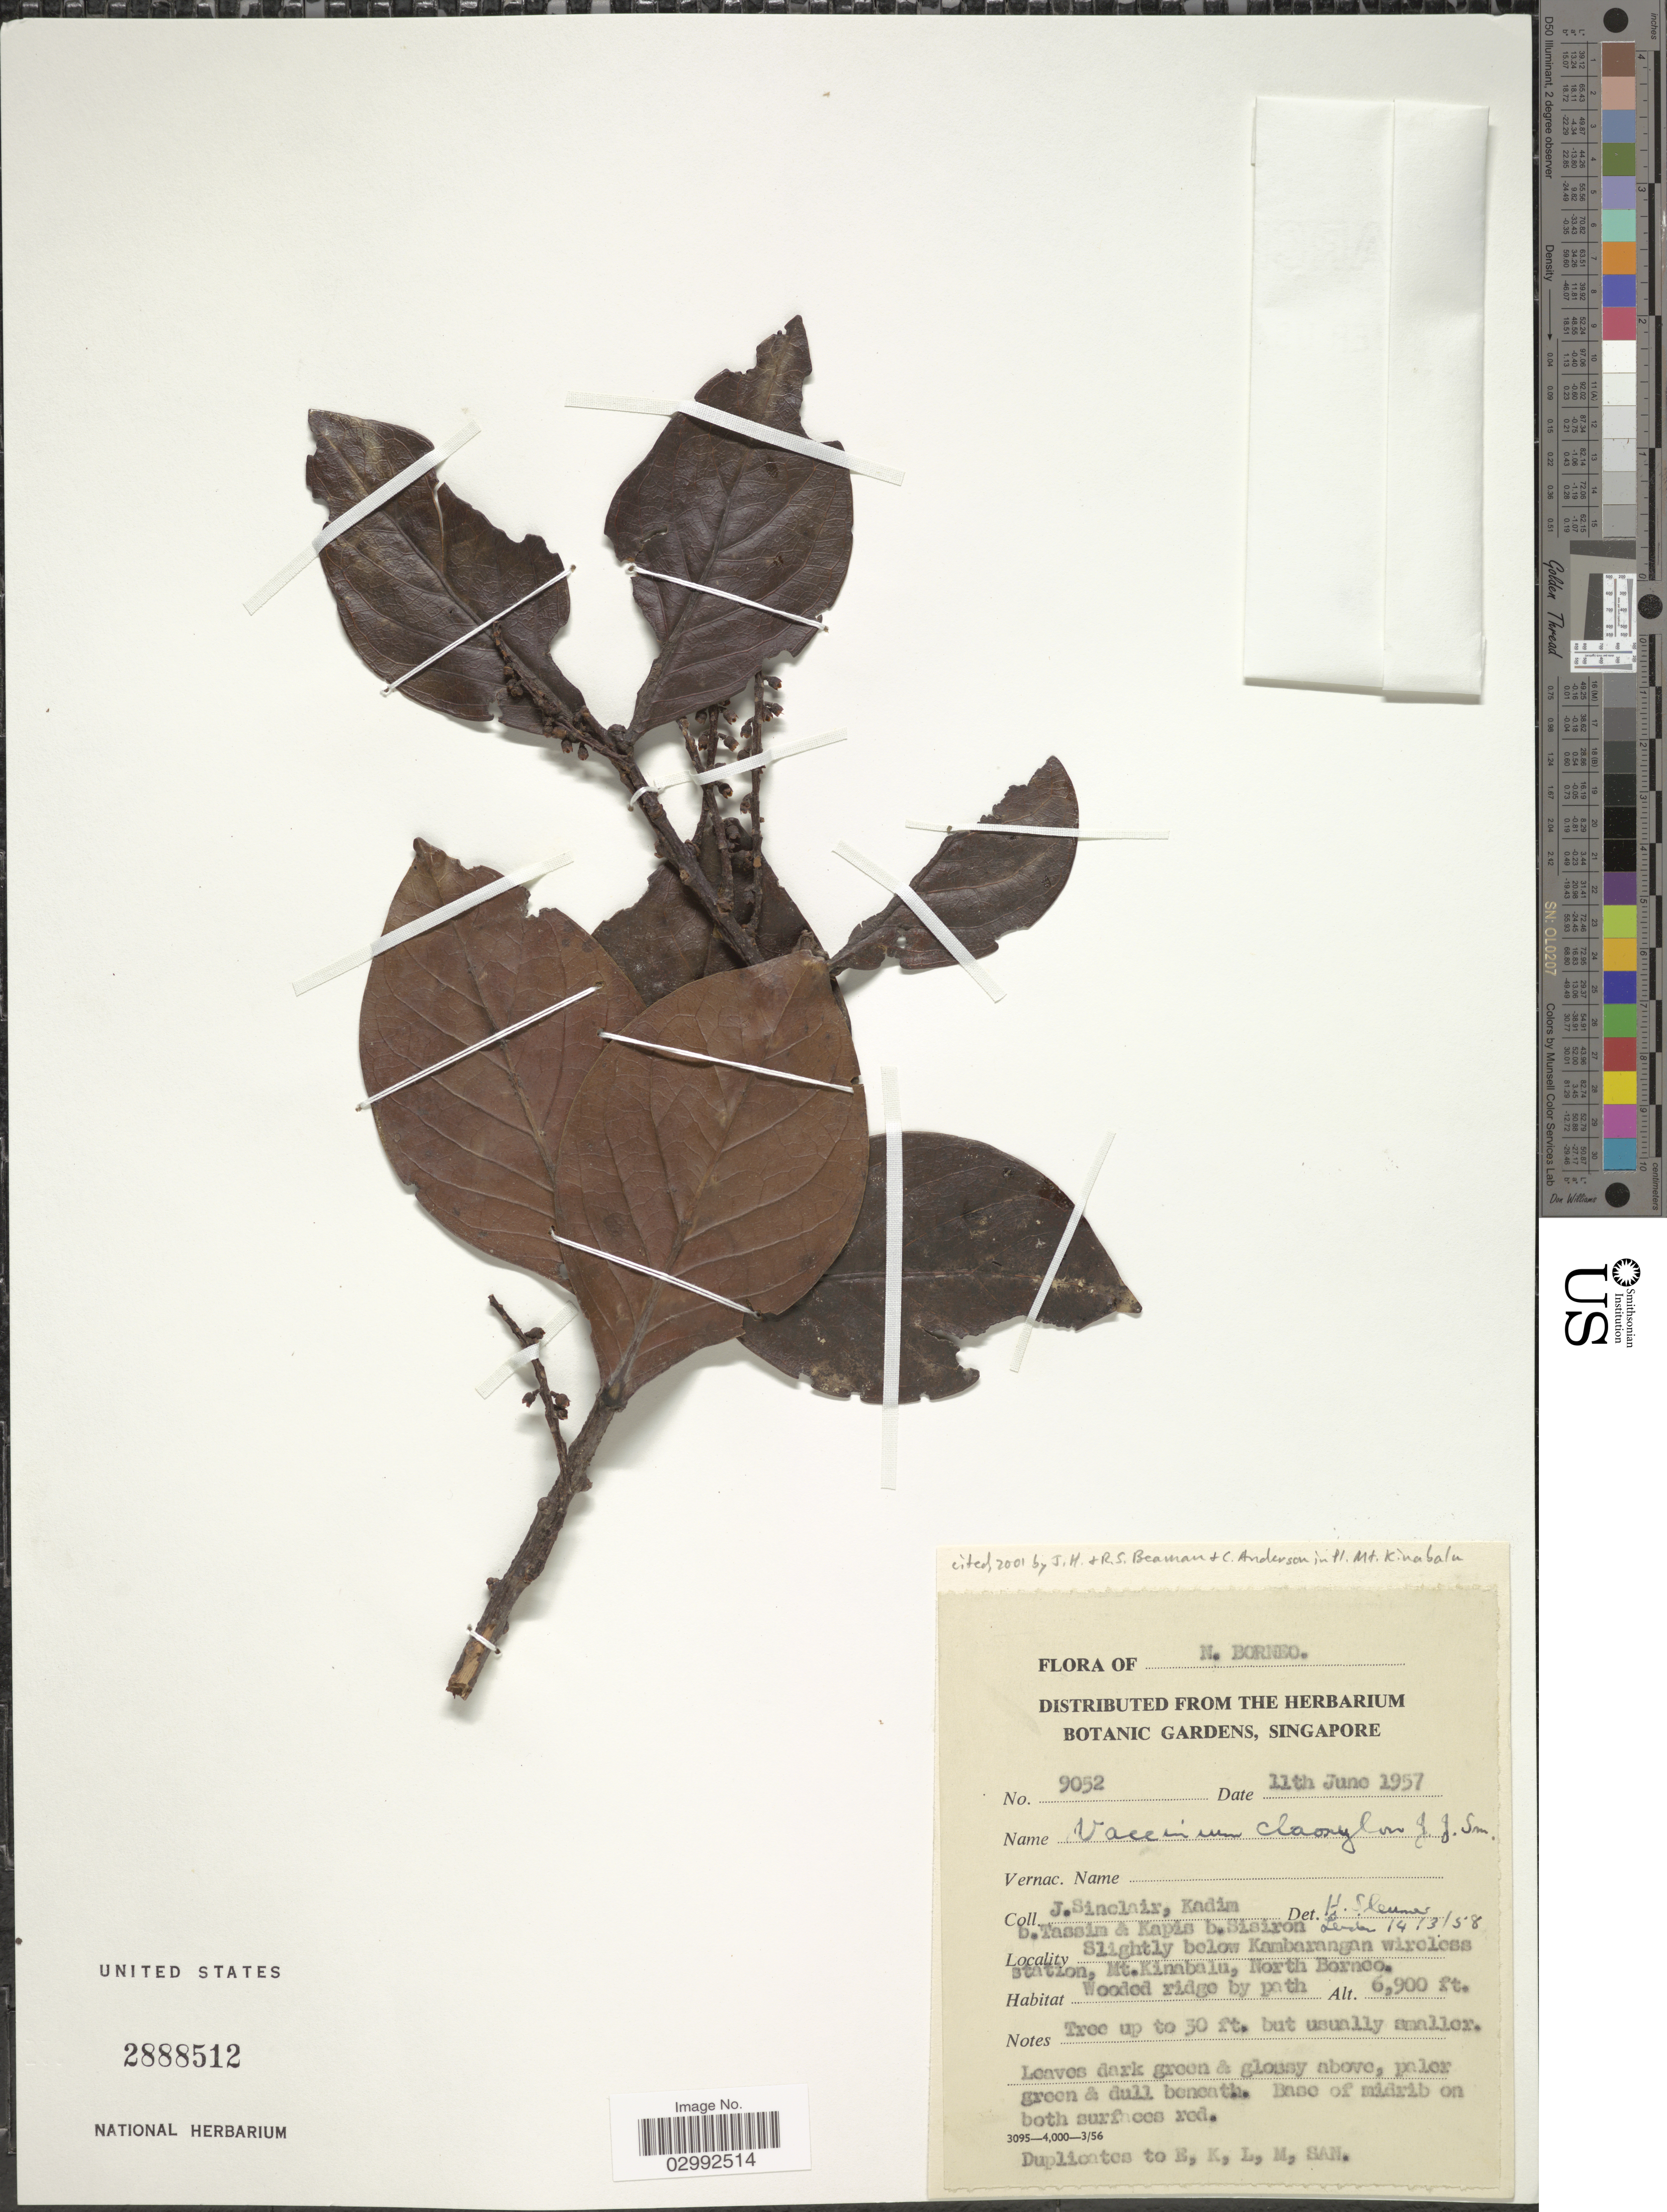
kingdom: Plantae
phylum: Tracheophyta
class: Magnoliopsida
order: Ericales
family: Ericaceae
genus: Vaccinium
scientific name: Vaccinium claoxylon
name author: J.J. Sm.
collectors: J. Sinclair, K. Tassim & Kapis bin Sisiron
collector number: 9052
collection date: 1957-06-11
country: Malaysia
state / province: Sabah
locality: N. Borneo, Slightly below Kambarangan wireless station, Mt. Kinabalu, North Borneo.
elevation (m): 2103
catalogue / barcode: US 2888512